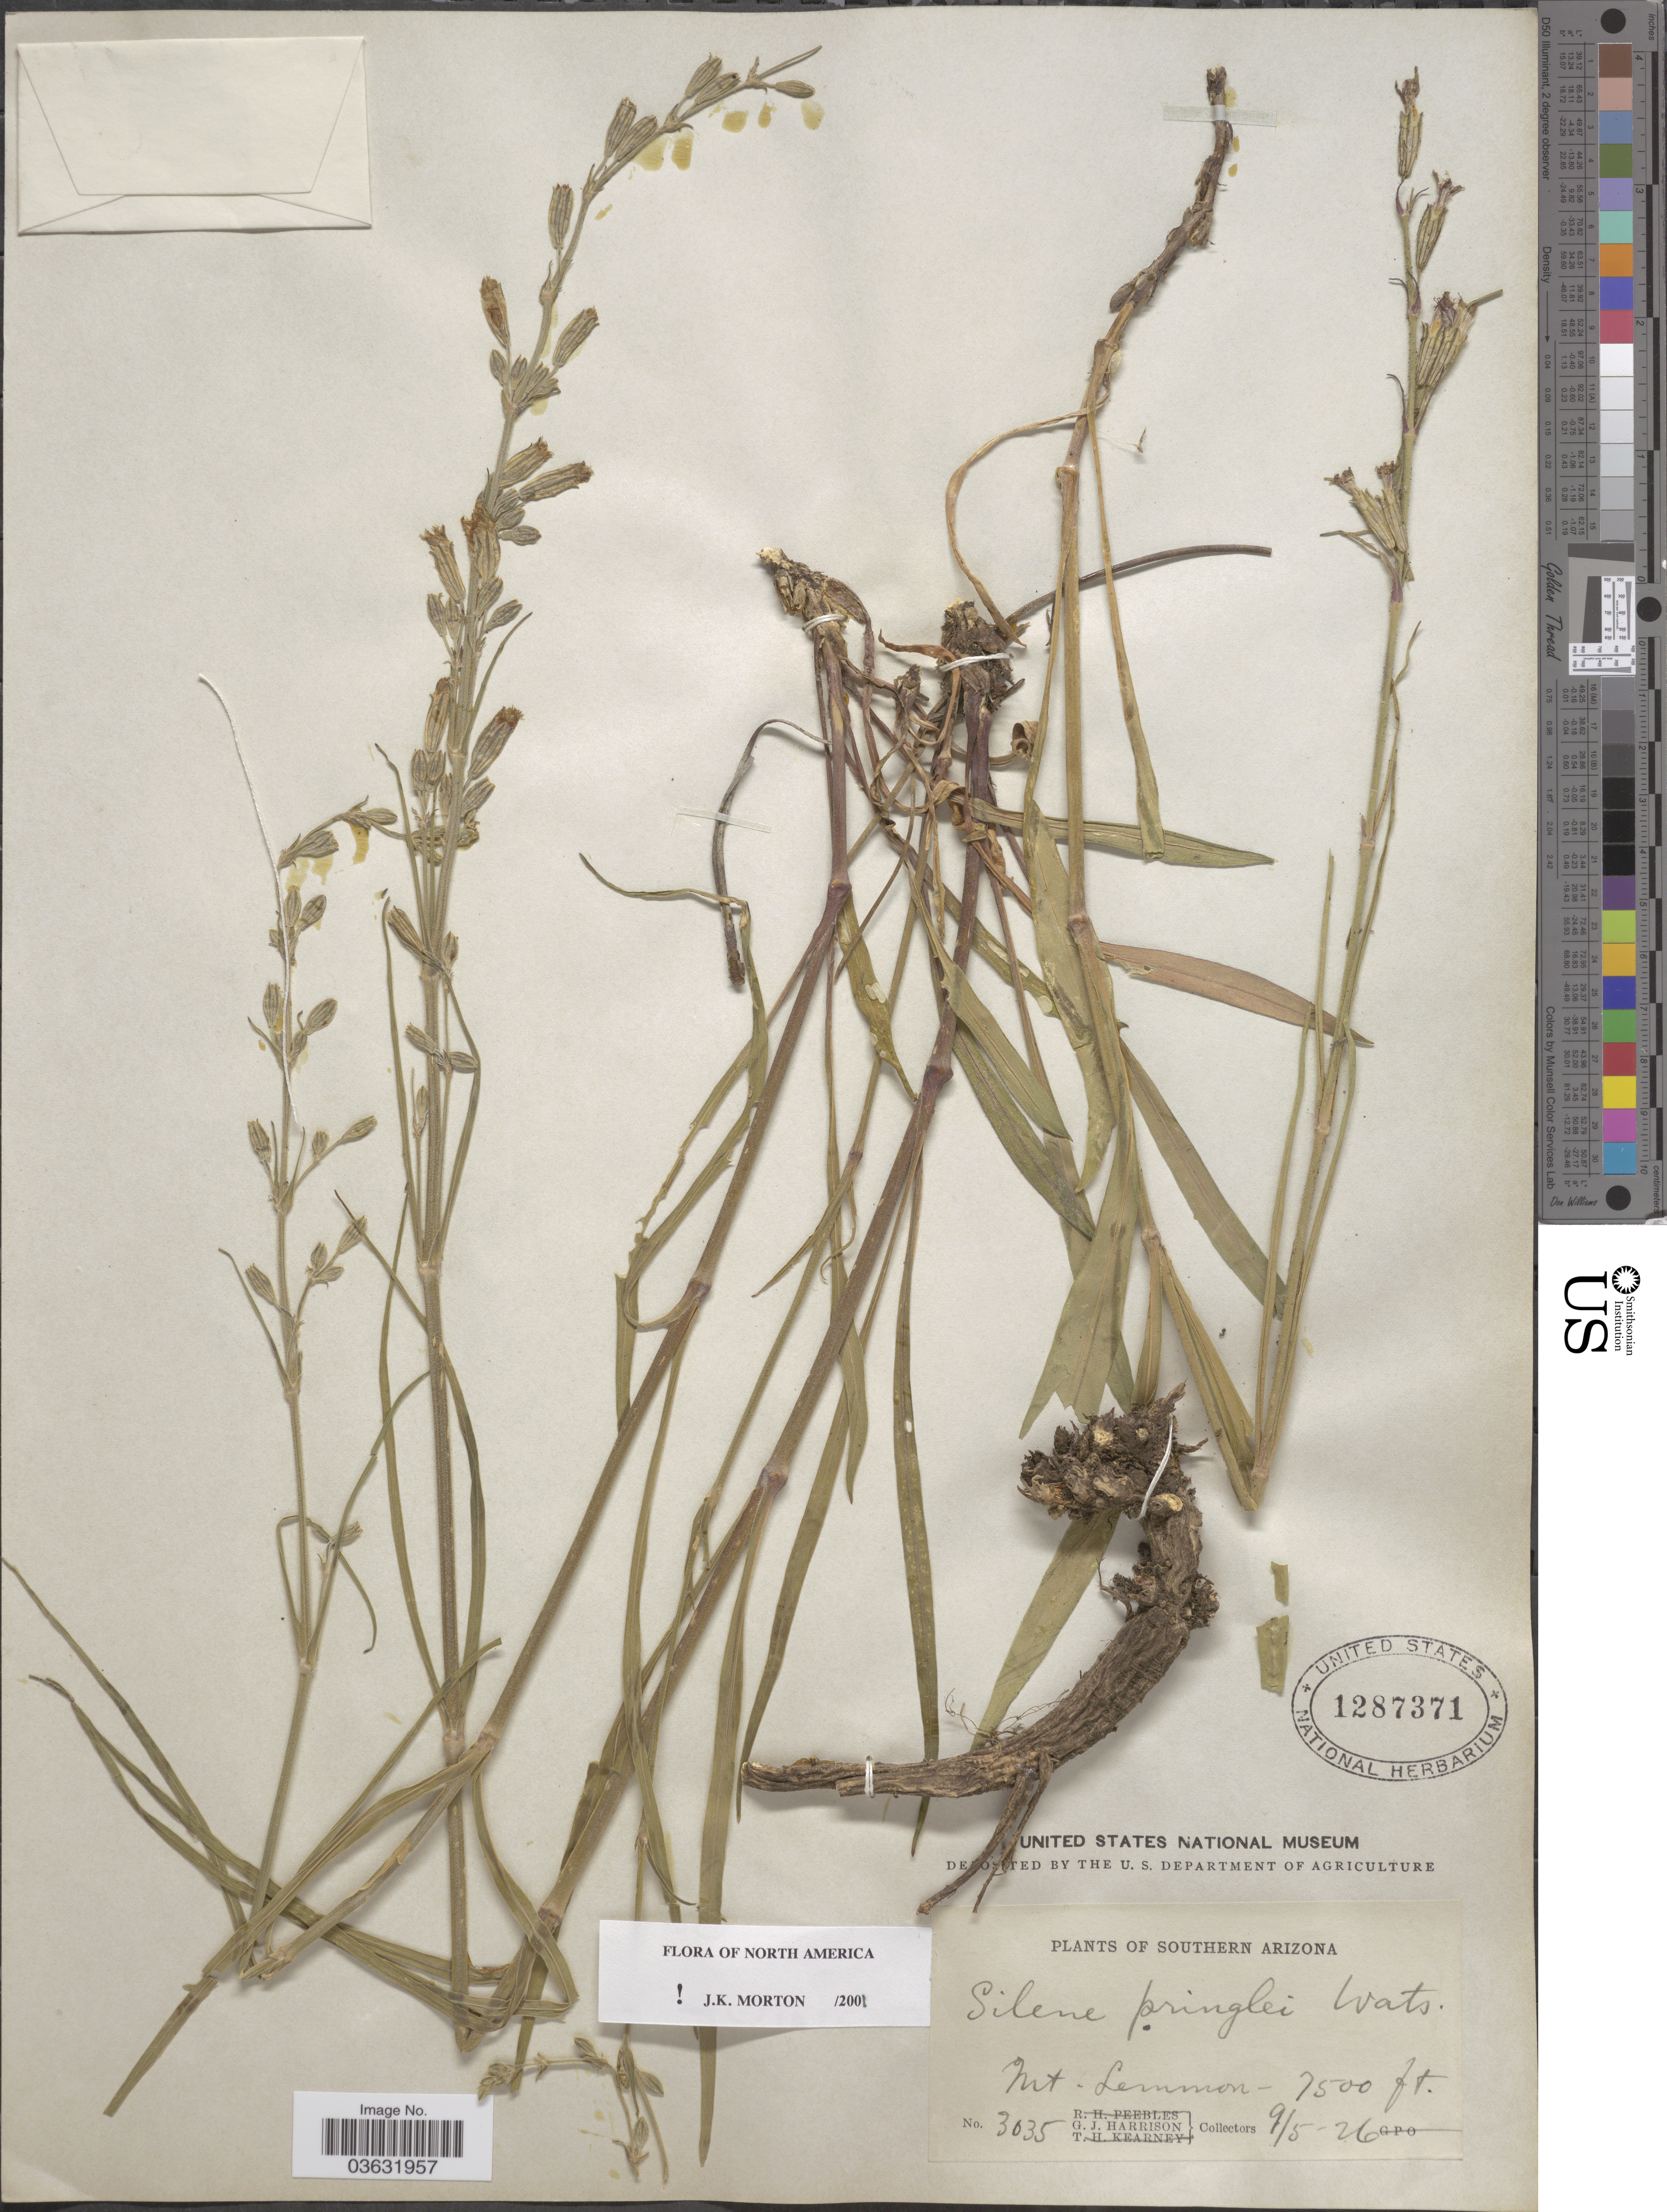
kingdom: Plantae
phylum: Tracheophyta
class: Magnoliopsida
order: Caryophyllales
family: Caryophyllaceae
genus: Silene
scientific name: Silene scouleri subsp. pringlei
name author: (S. Watson) C.L. Hitchc. & Maguire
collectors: G. J. Harrison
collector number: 3035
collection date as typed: Transcribed d/m/y: 5/9/26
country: United States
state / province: Arizona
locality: Southern Arizona. Mt. Lemmon.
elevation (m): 2286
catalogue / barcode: US 1287371